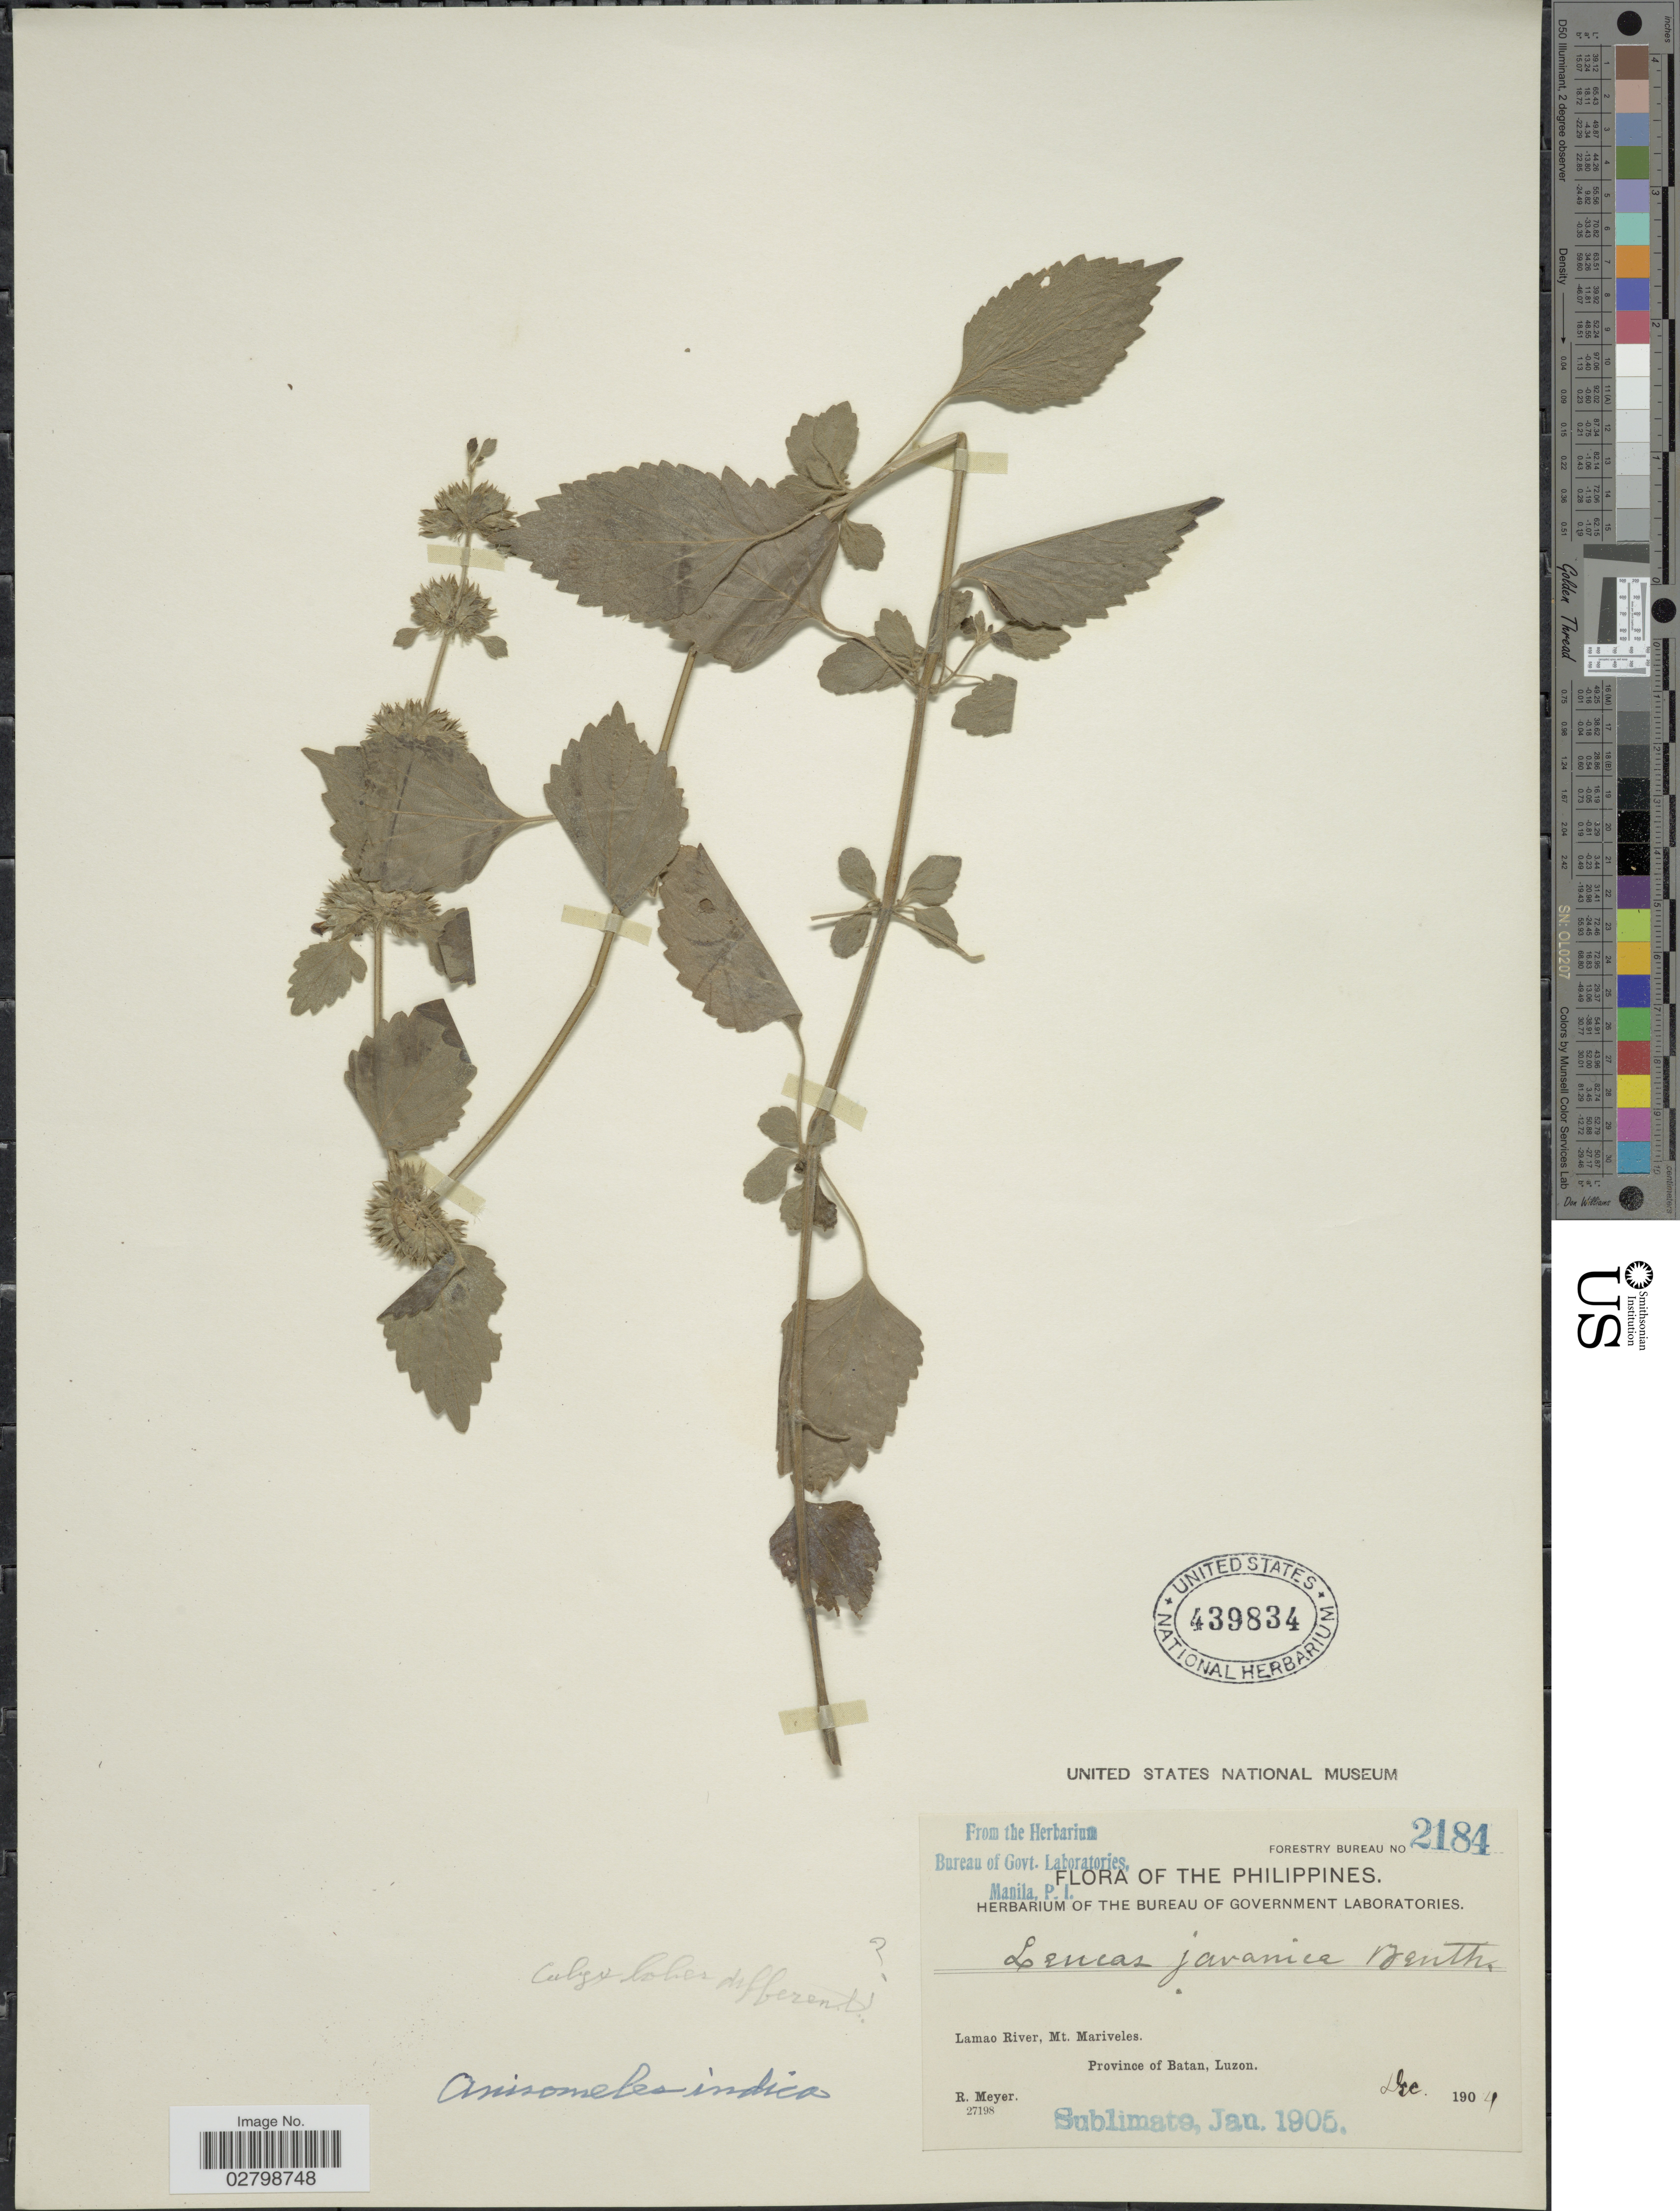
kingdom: Plantae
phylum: Tracheophyta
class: Magnoliopsida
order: Lamiales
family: Lamiaceae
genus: Anisomeles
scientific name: Anisomeles indica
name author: (L.) Kuntze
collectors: R. Meyer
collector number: Forestry Bureau 2184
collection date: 1904-12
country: Philippines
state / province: Cagayan Valley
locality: Lamao River, Mt. Mariveles, Province of Batan, Luzon.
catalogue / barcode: US 439834